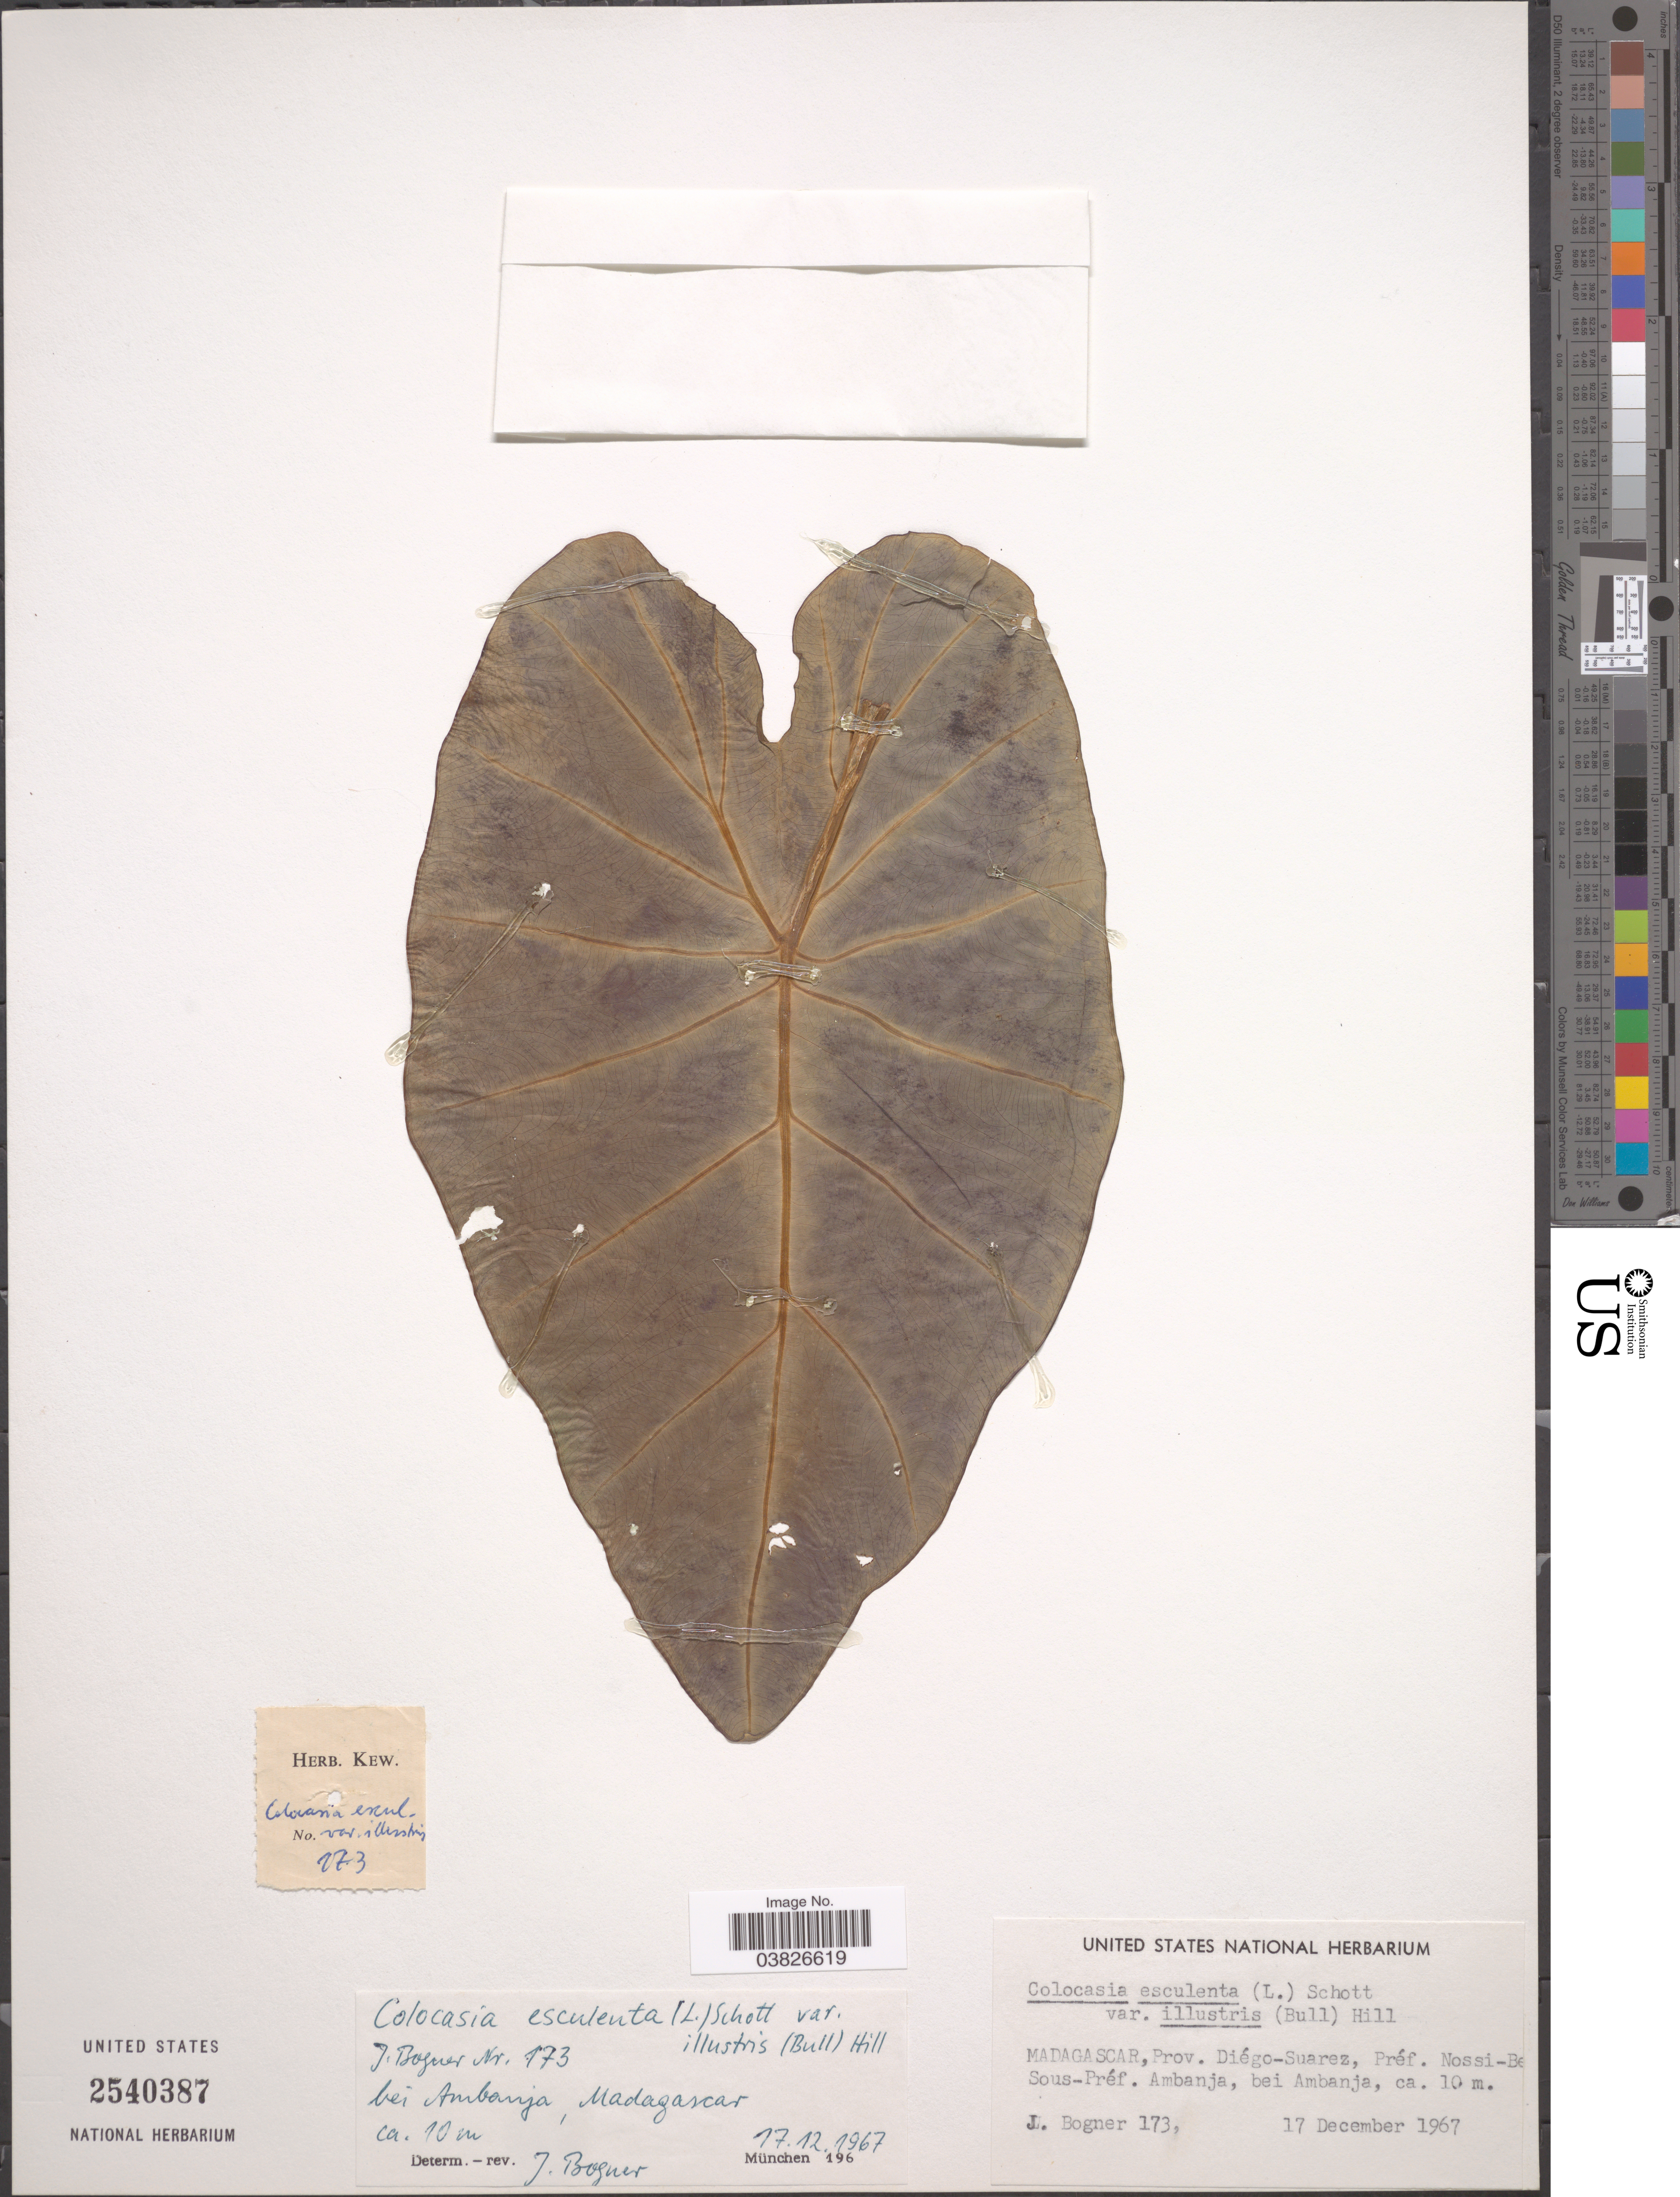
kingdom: Plantae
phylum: Tracheophyta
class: Liliopsida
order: Alismatales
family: Araceae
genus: Colocasia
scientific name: Colocasia esculenta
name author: (L.) Schott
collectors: J. Bogner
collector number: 173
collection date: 1967-12-17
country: Madagascar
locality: Prov. Diégo-Suarez, Préf. Nossi-B [illegible text] Sous-Préf. Ambanja, bei Ambanja.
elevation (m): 10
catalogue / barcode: US 2540387